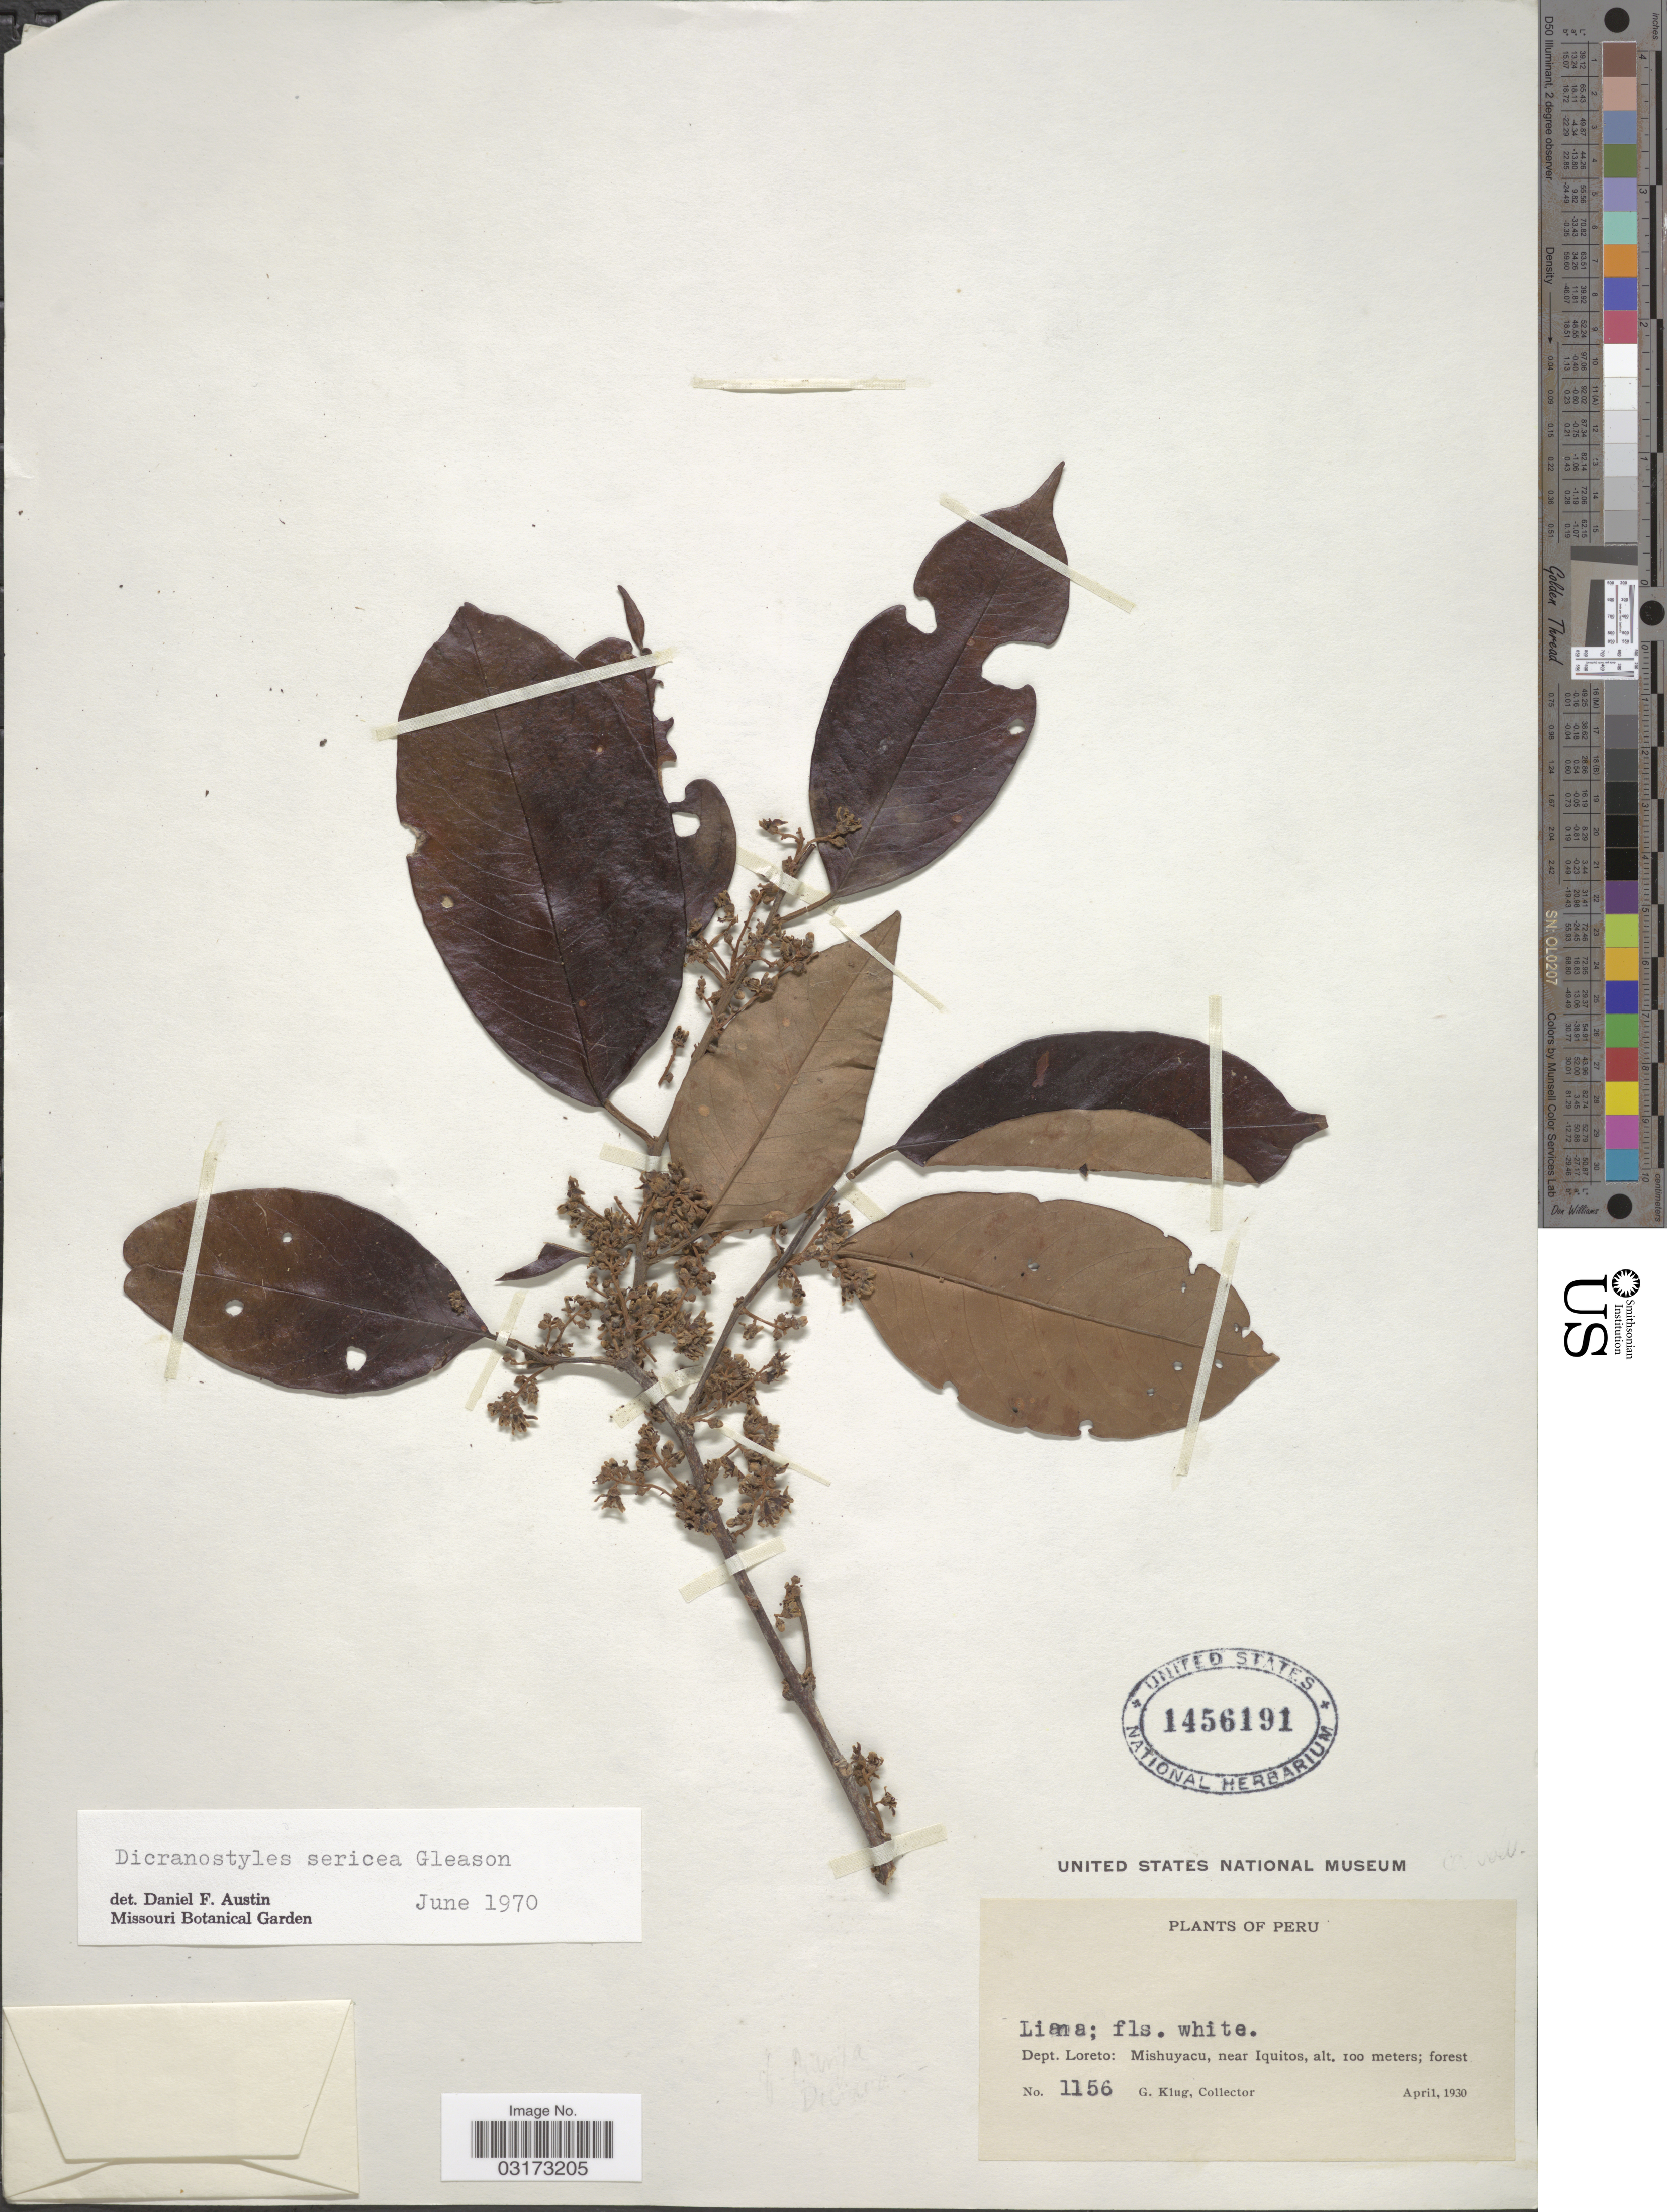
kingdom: Plantae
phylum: Tracheophyta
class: Magnoliopsida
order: Solanales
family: Convolvulaceae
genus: Dicranostyles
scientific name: Dicranostyles sericea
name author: Gleason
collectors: G. Klug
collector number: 1156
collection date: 1930-04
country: Peru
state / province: Loreto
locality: Dept. Loreto: Mishuyacu, near Iquitos.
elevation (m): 100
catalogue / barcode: US 1456191